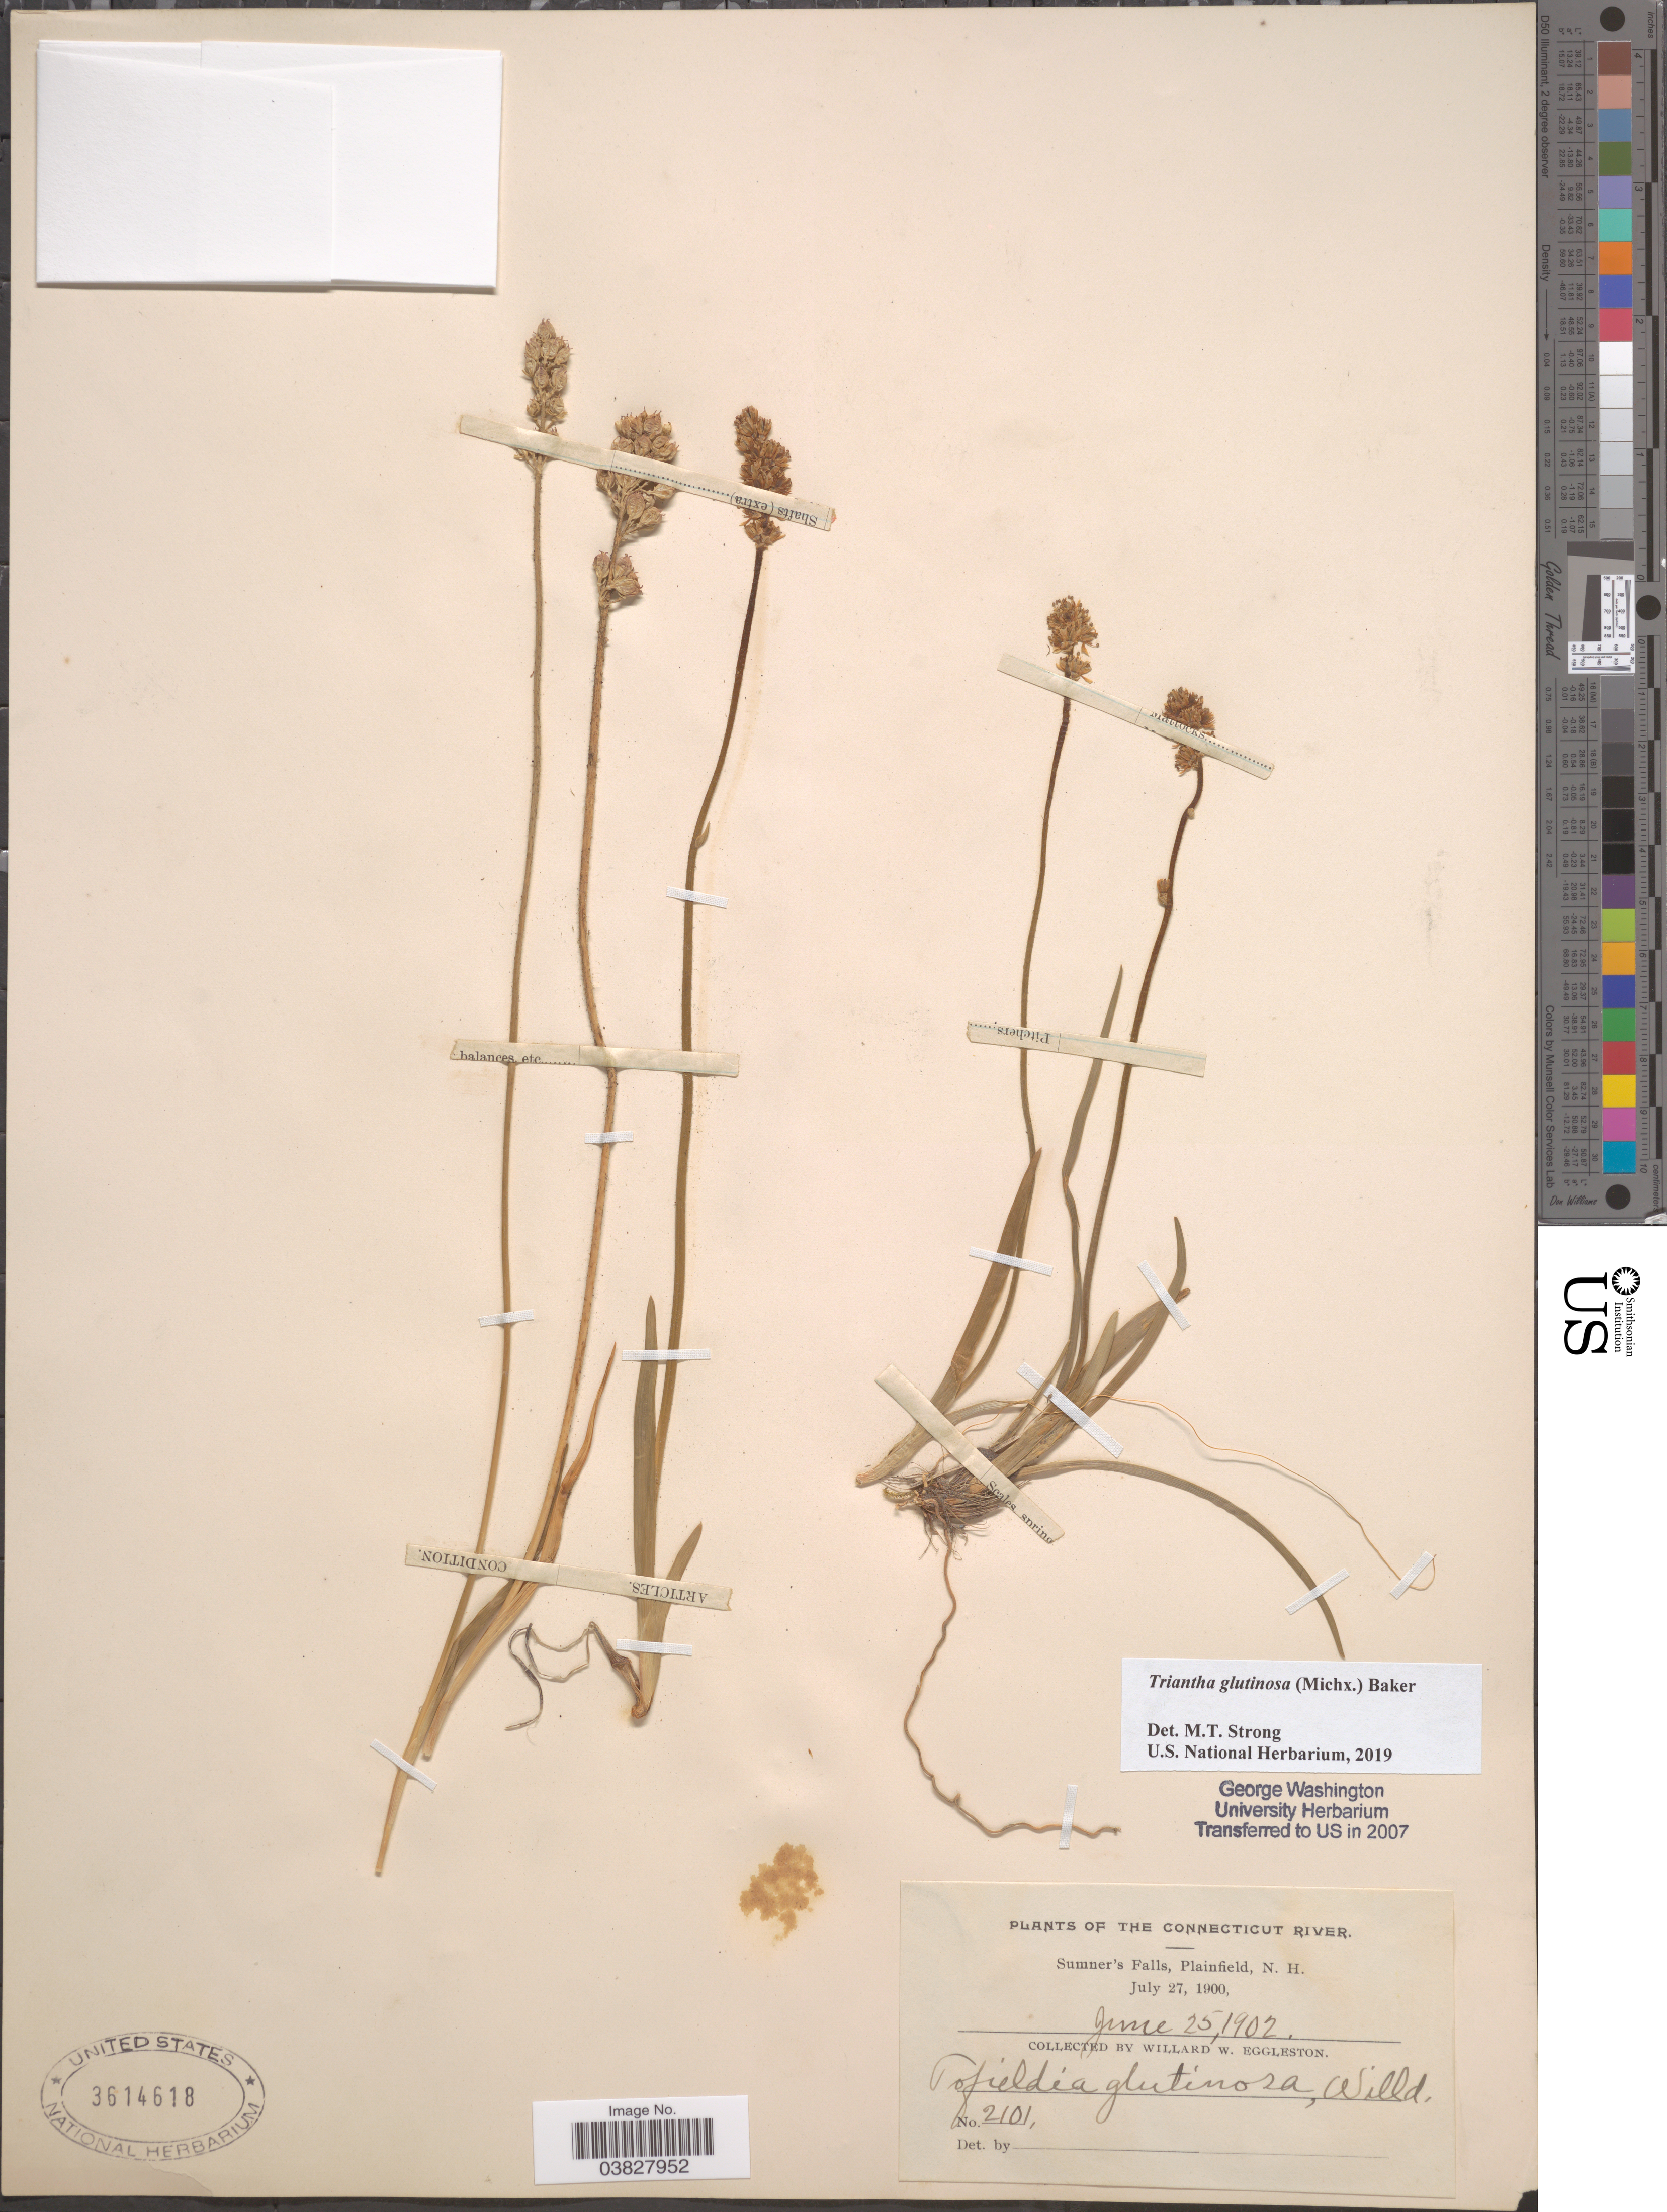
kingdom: Plantae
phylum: Tracheophyta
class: Liliopsida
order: Alismatales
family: Tofieldiaceae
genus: Triantha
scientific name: Triantha glutinosa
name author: (Michx.) Baker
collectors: W. W. Eggleston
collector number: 2101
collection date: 1902-06-25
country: United States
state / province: New Hampshire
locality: The Connecticut River. Sumner's Falls, Plainfield.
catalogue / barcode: US 3614618